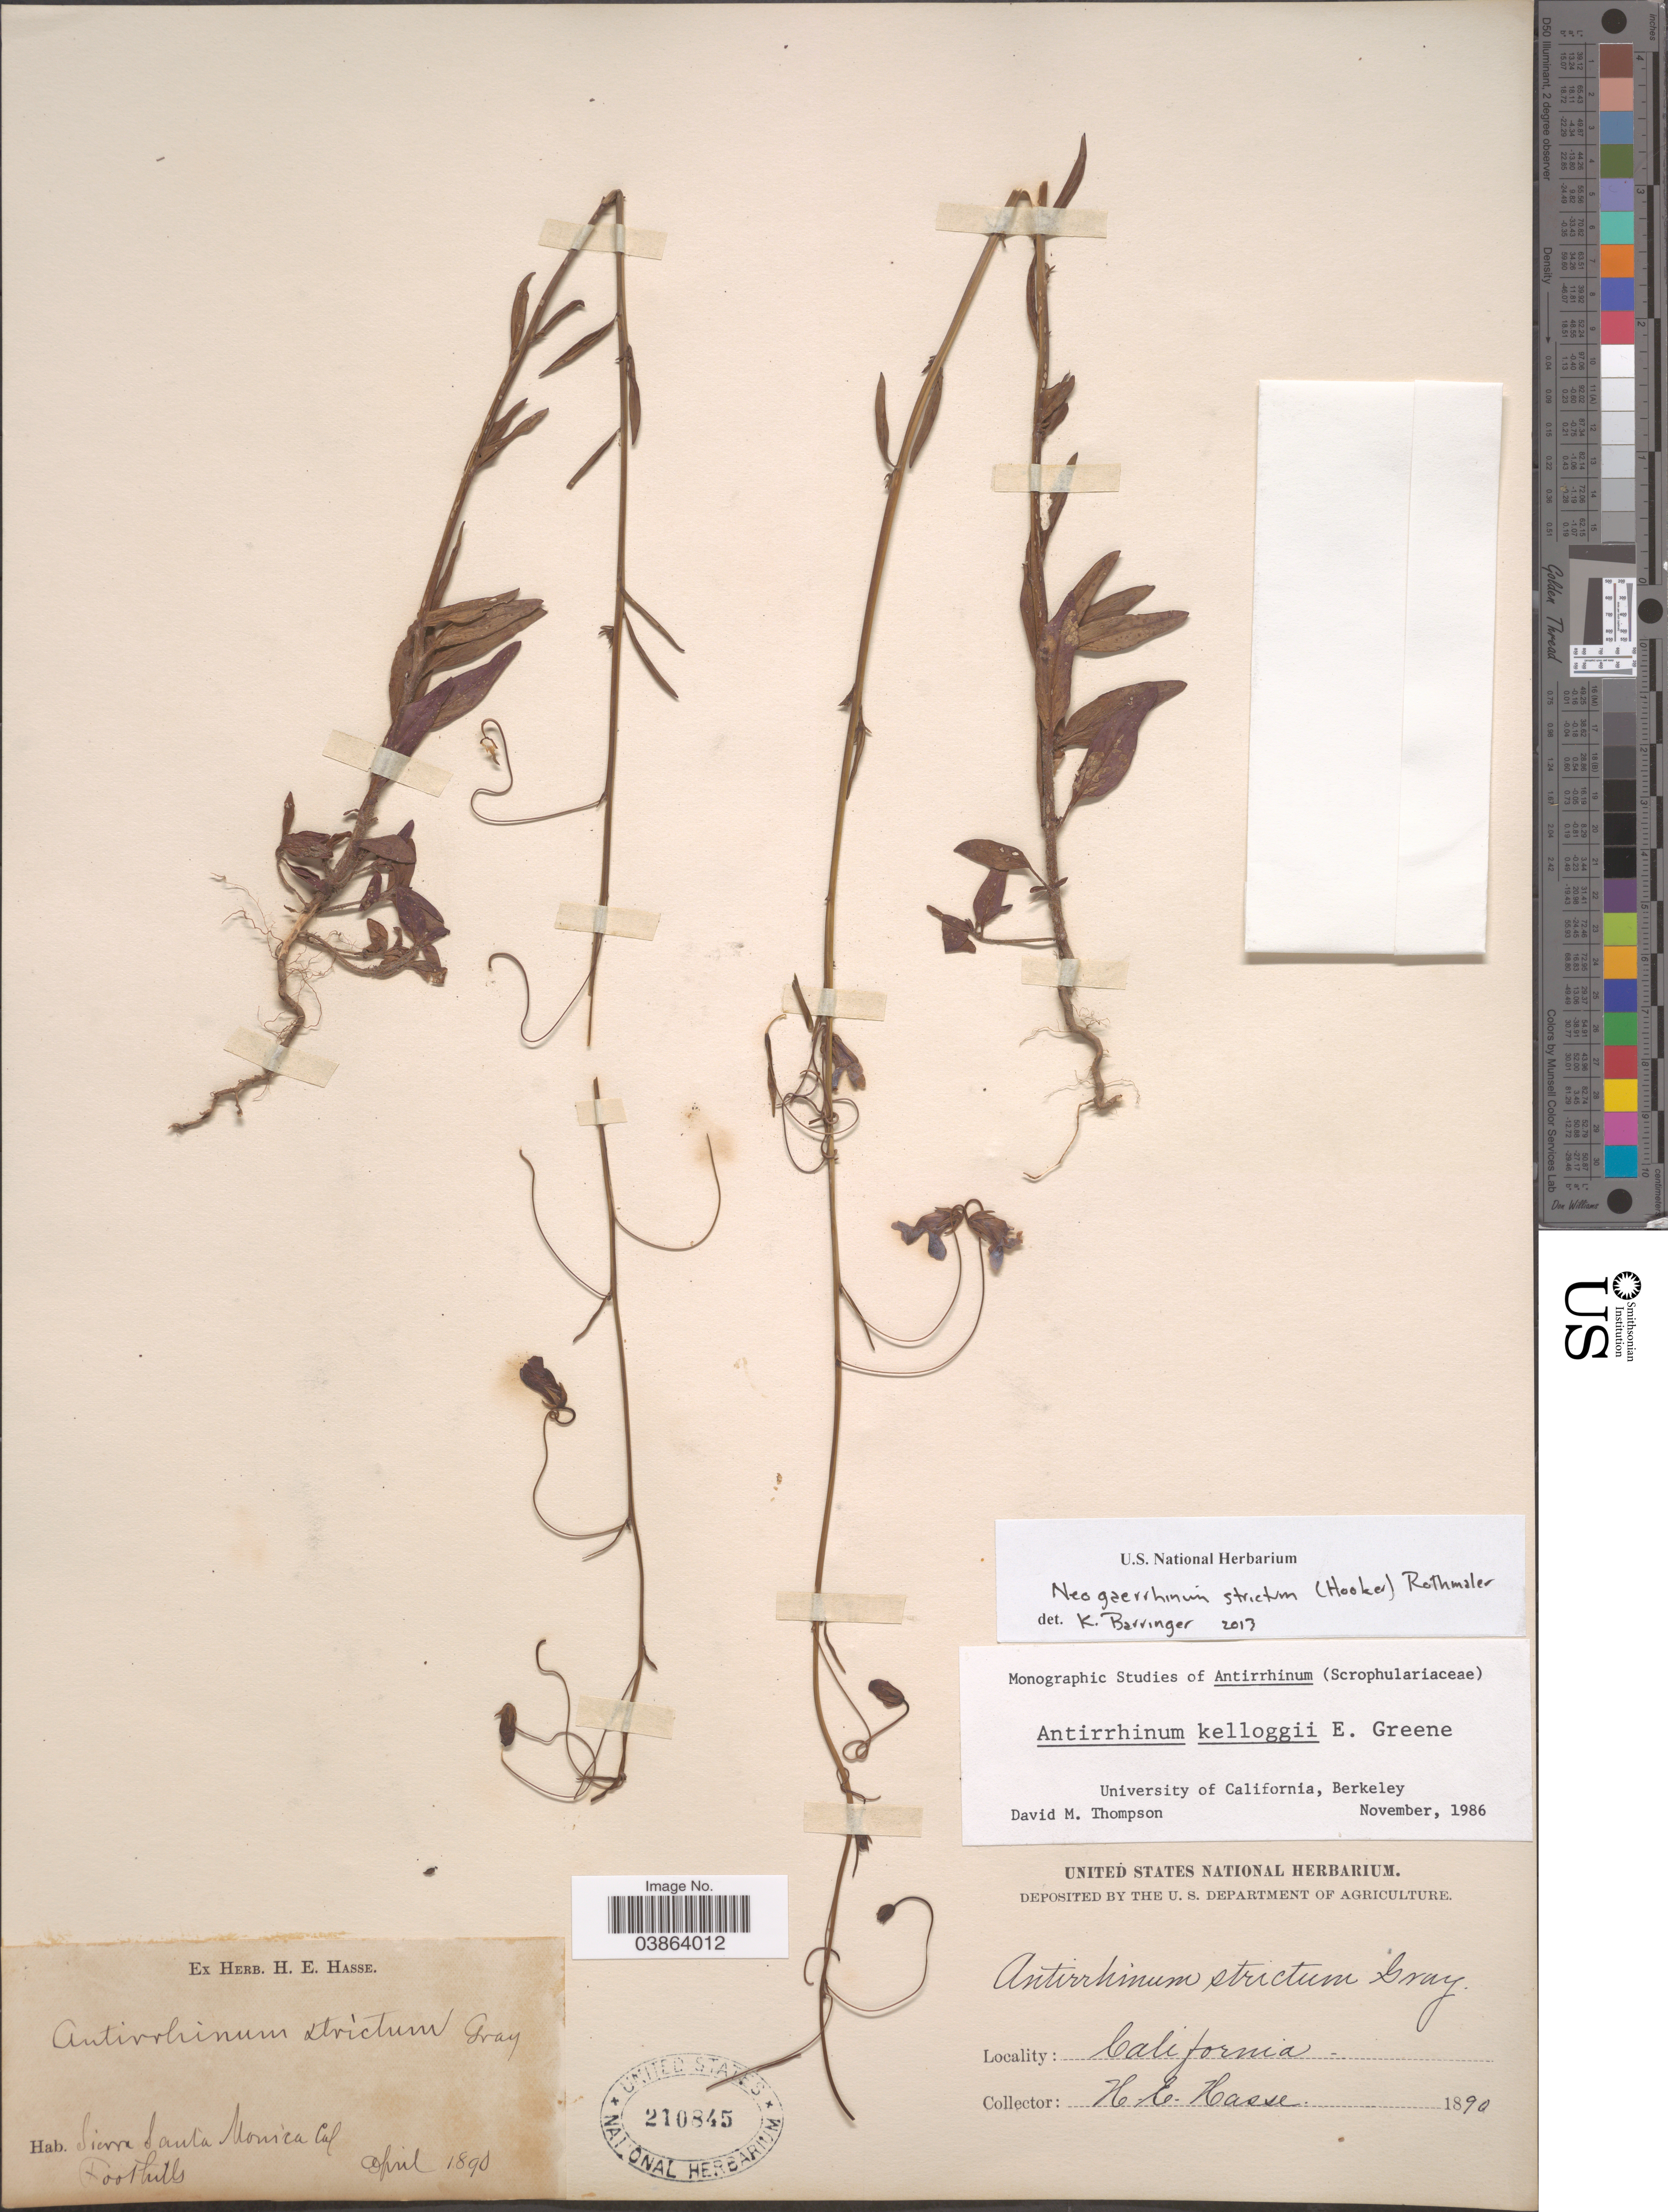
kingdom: Plantae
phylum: Tracheophyta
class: Magnoliopsida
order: Lamiales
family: Plantaginaceae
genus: Neogaerrhinum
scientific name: Neogaerrhinum strictum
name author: (Hook. & Arn.) Rothm.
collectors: H. E. Hasse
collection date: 1890-04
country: United States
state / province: California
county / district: Los Angeles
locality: Sierra Santa Monica. Foothills.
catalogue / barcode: US 210845